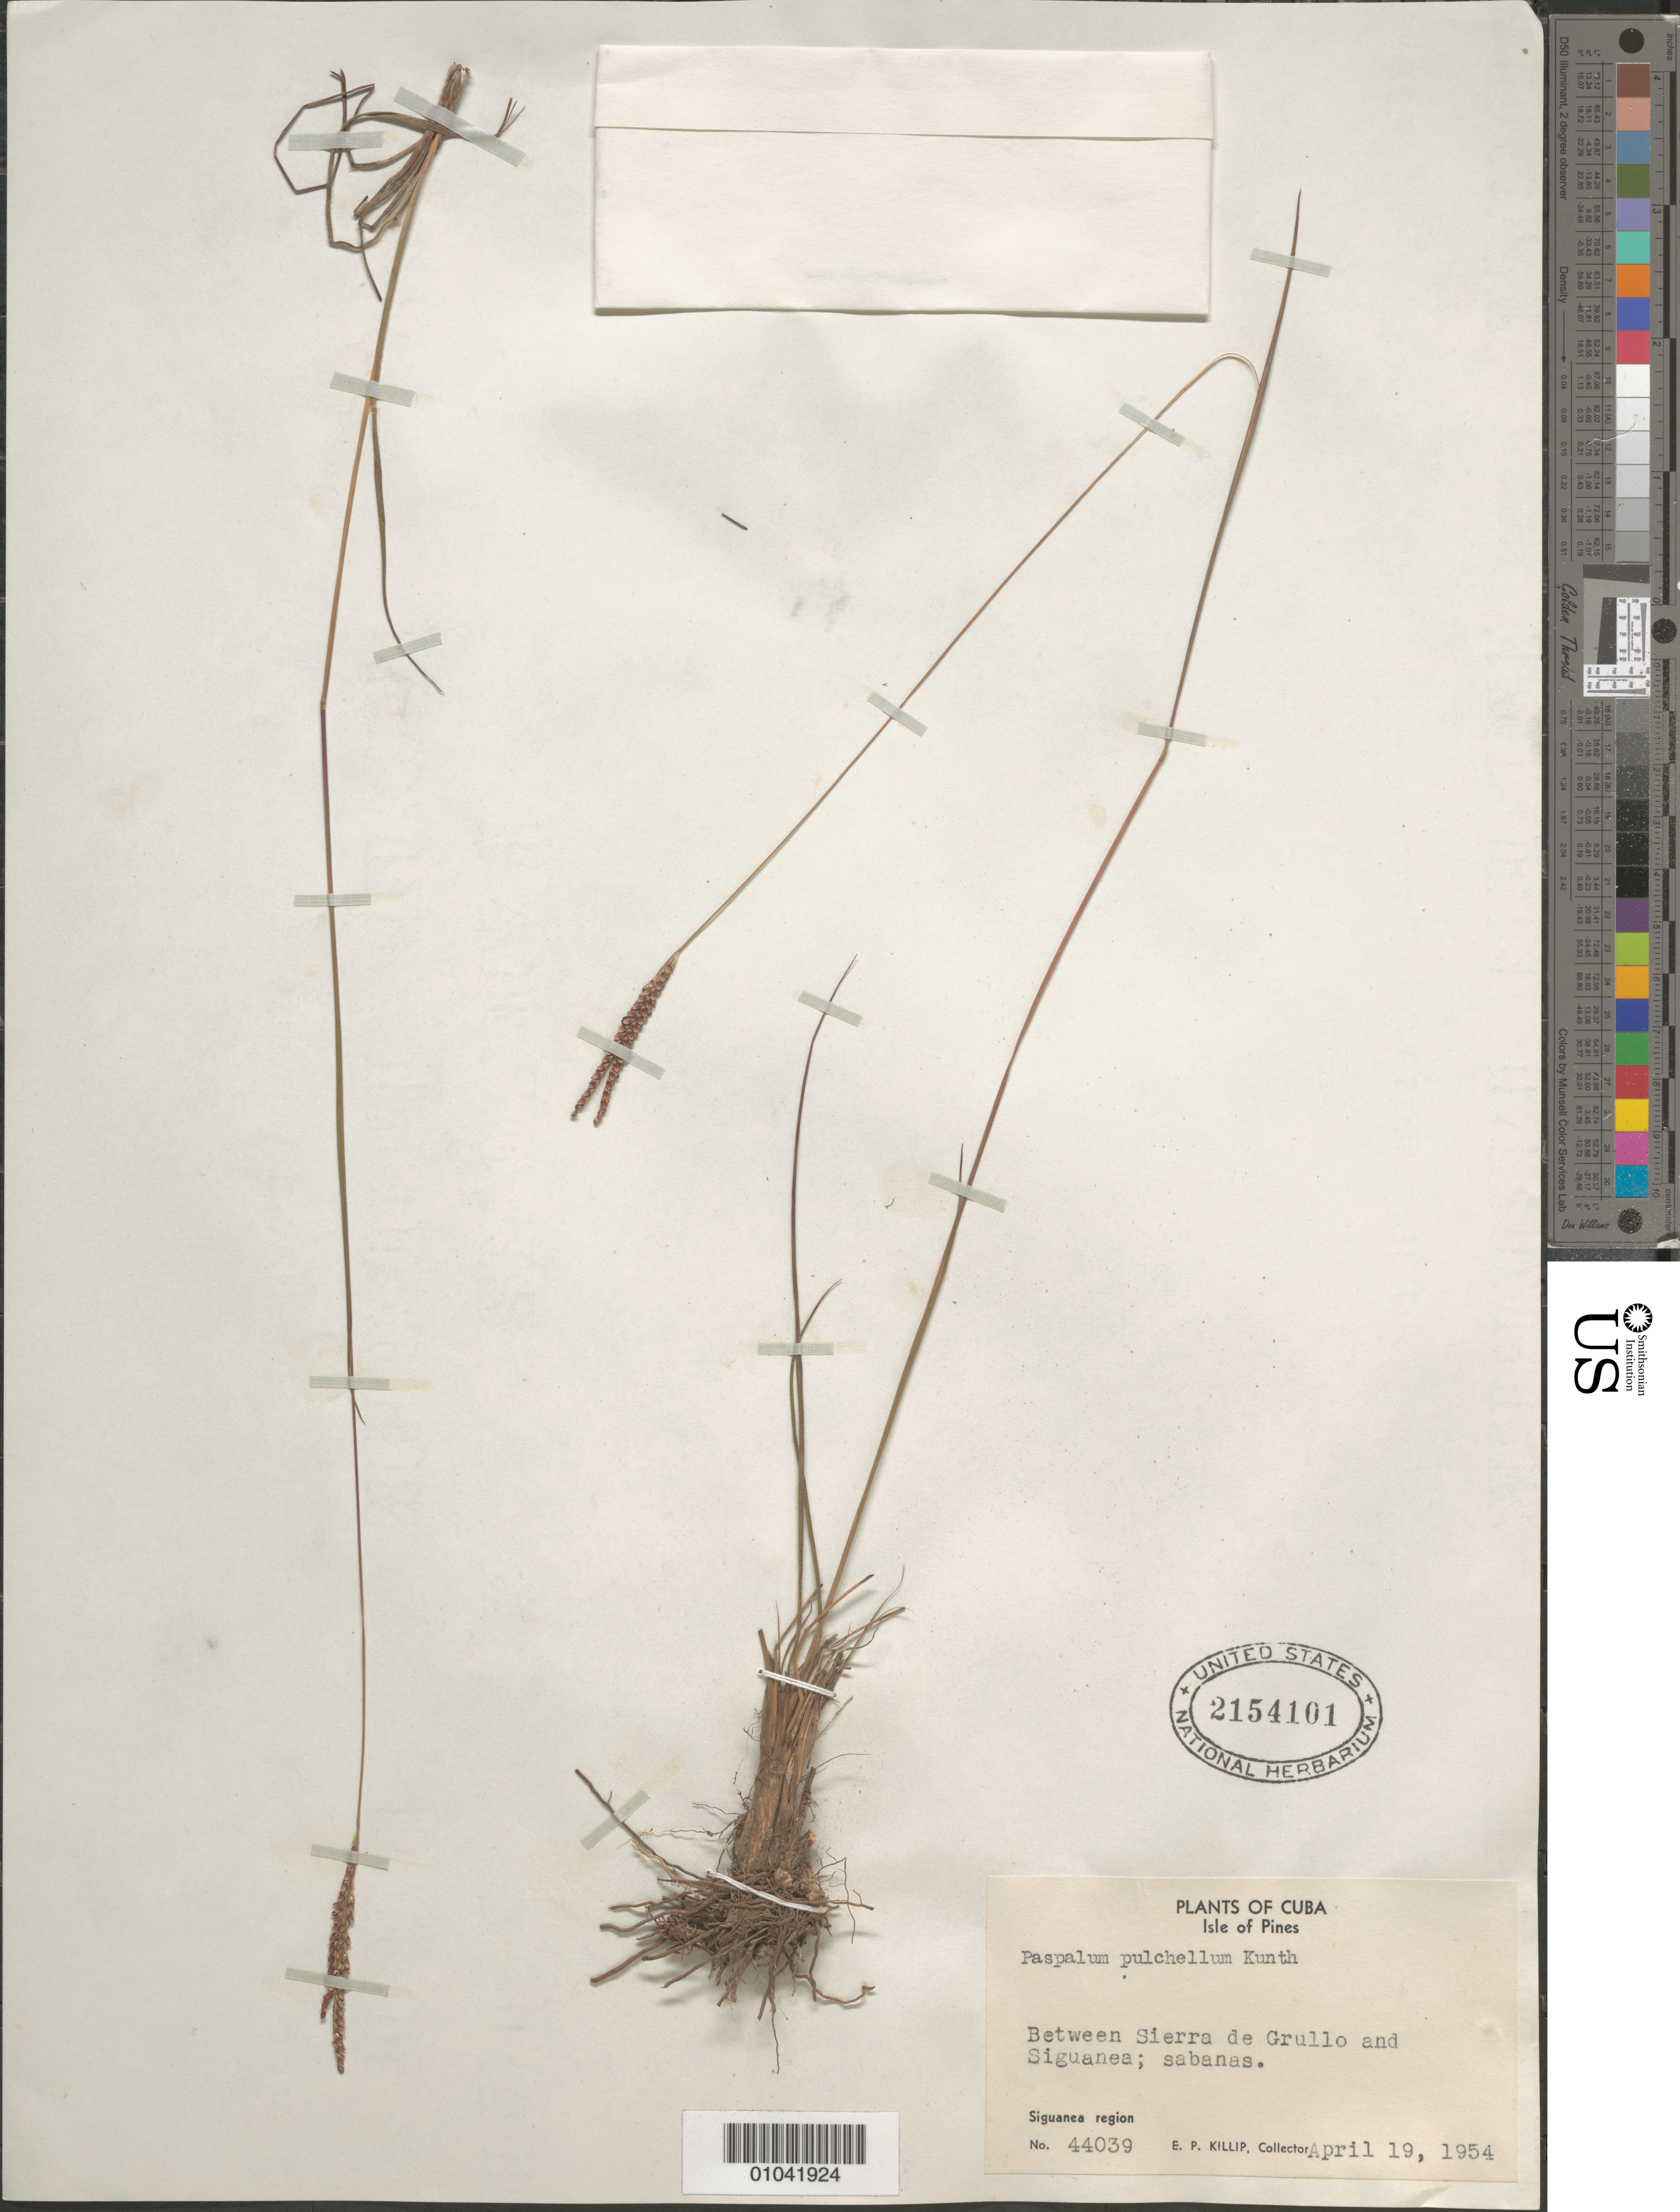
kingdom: Plantae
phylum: Tracheophyta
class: Liliopsida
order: Poales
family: Poaceae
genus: Paspalum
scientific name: Paspalum pulchellum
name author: Kunth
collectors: E. P. Killip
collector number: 44039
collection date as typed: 19 Apr 1954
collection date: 1954-04-19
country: Cuba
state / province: Isla de la Juventud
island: Isla de la Juventud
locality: [Isle of Pines], between Sierra de Grullo and Siguanea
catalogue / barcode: US 2154101